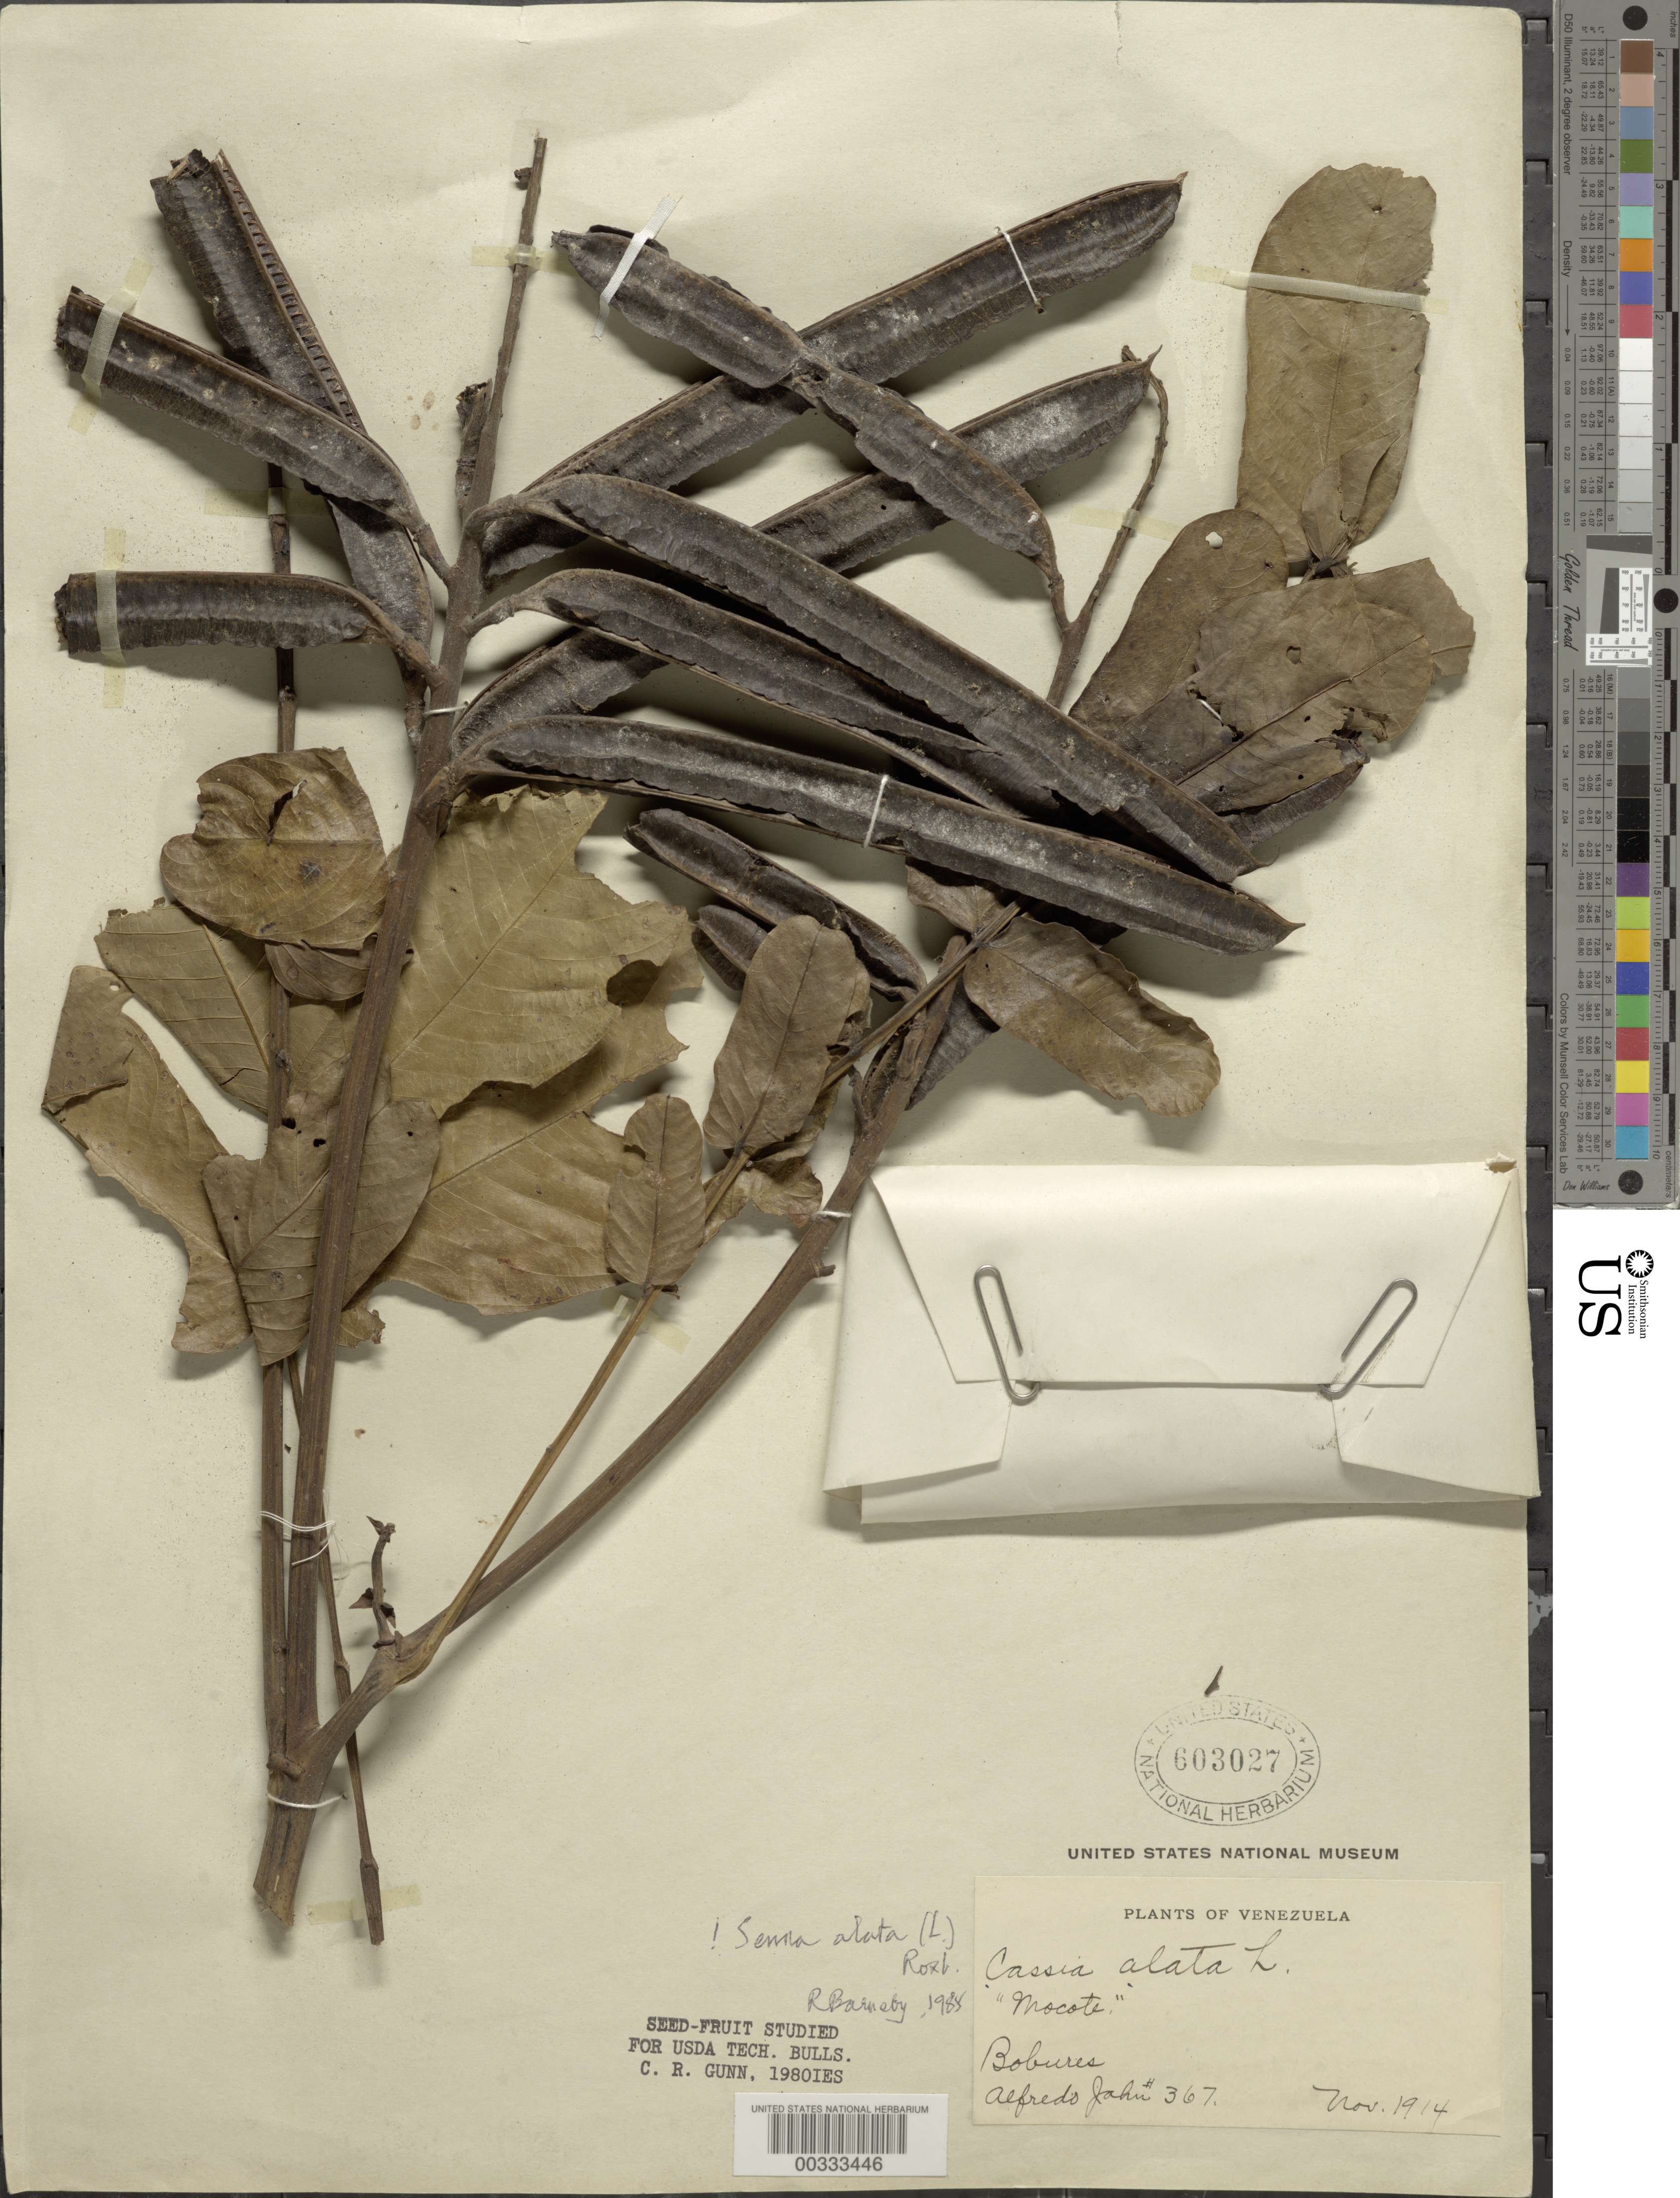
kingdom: Plantae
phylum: Tracheophyta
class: Magnoliopsida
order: Fabales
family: Fabaceae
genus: Senna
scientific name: Senna alata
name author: (L.) Roxb.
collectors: A. Jahn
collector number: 367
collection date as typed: Nov 1914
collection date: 1914-11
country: Venezuela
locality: Bobures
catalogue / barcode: US 603027